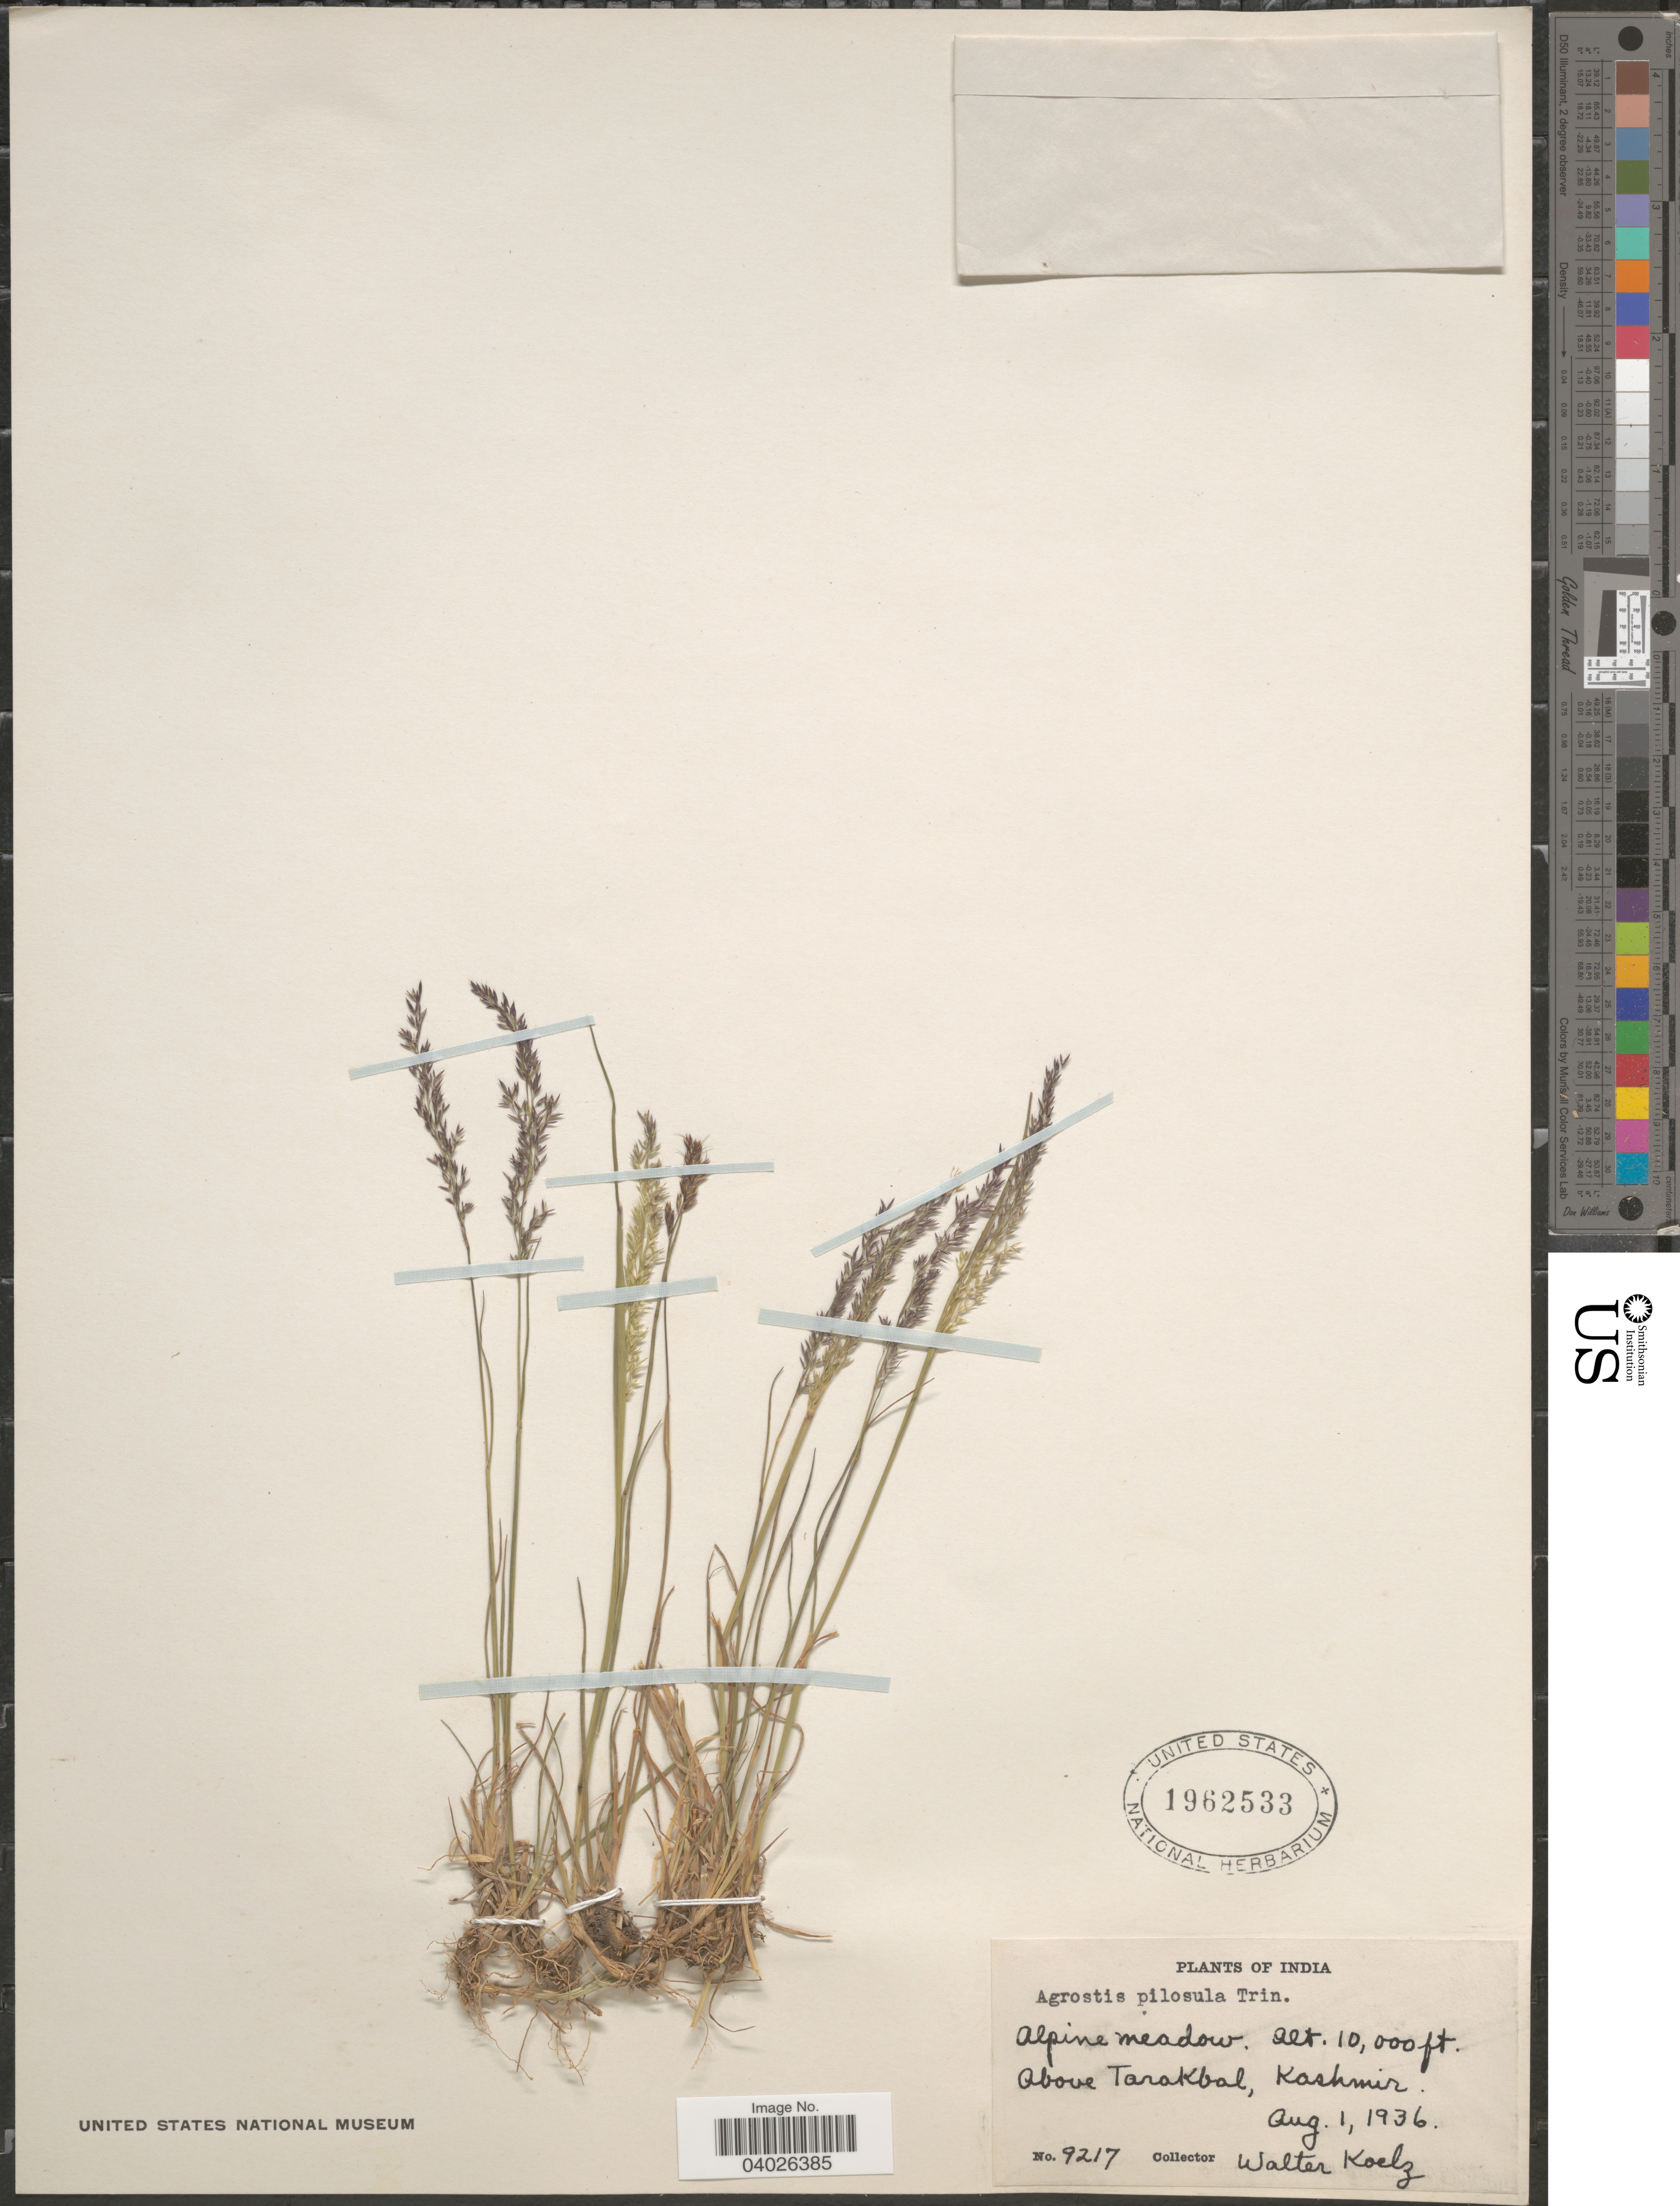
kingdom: Plantae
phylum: Tracheophyta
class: Liliopsida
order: Poales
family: Poaceae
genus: Agrostis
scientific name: Agrostis pilosula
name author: Trin.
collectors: W. N. Koelz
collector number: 9217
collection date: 1936-08-01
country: India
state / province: Jammu and Kashmir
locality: Above Tarakbal, Kashmir.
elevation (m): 3048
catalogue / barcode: US 1962533